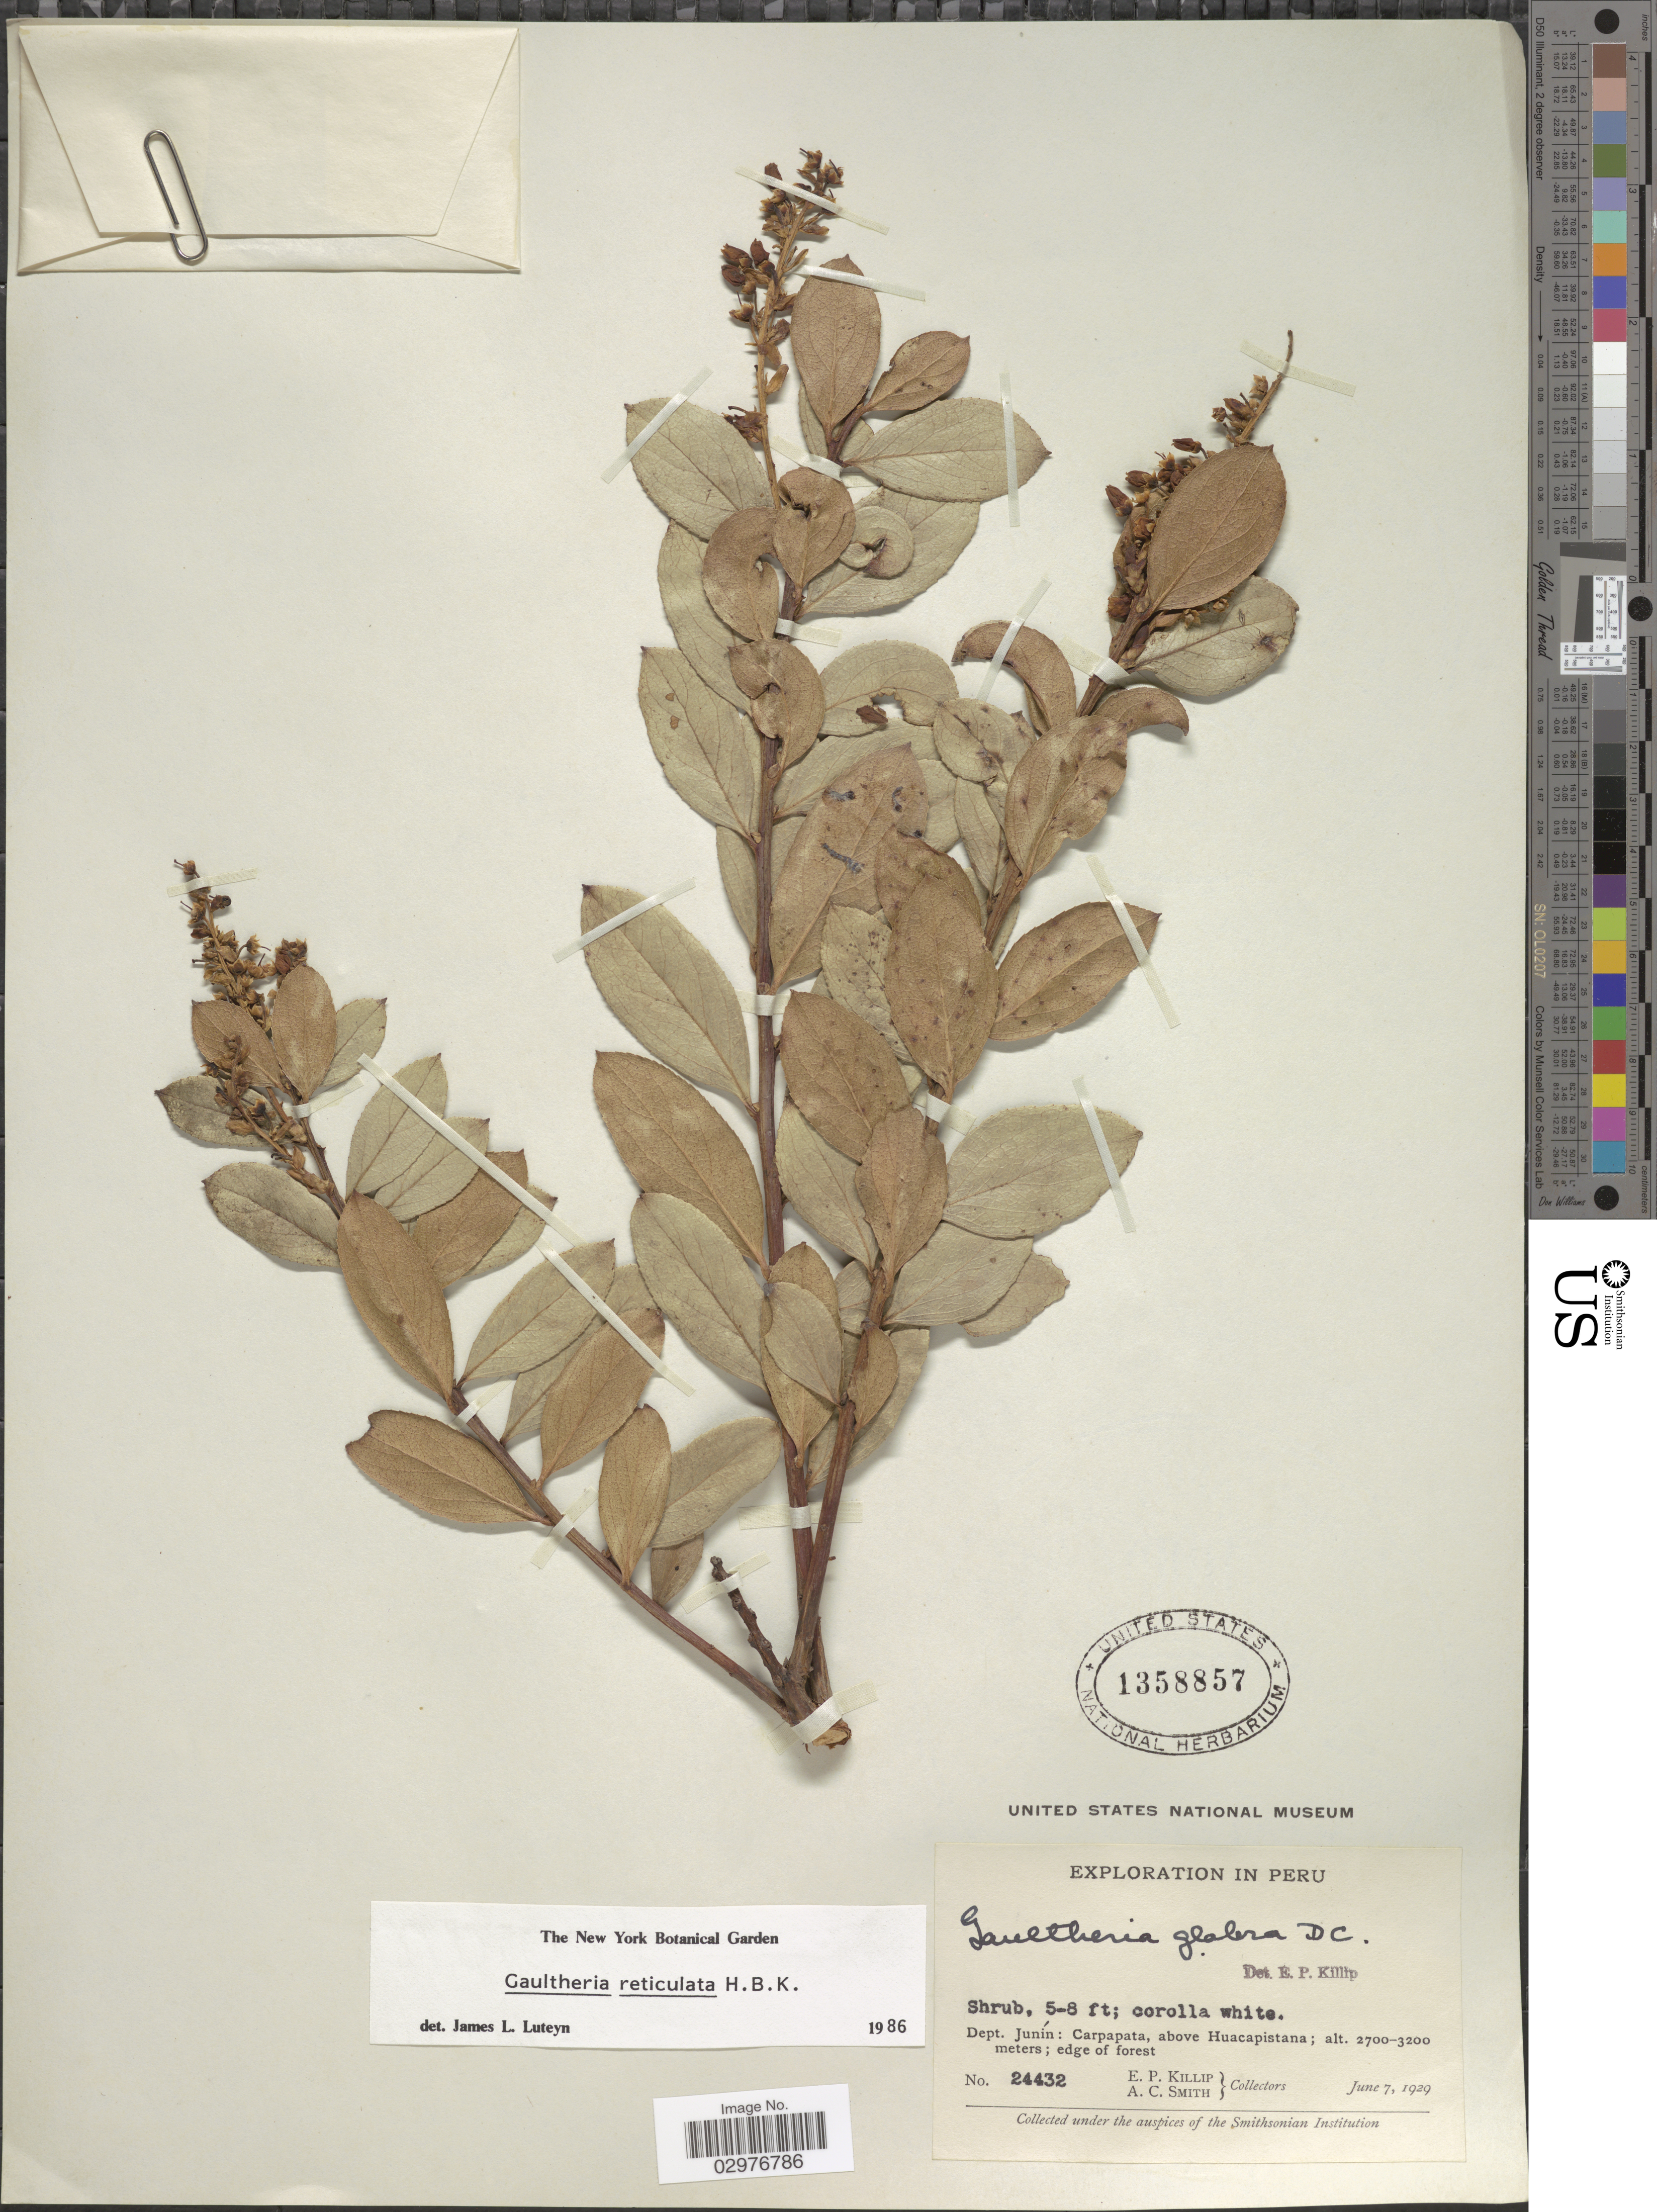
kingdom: Plantae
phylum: Tracheophyta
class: Magnoliopsida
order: Ericales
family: Ericaceae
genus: Gaultheria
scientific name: Gaultheria reticulata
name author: Kunth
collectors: E. P. Killip & A. C. Smith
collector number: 24432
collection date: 1929-06-07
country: Peru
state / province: Junín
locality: Dept. Junín: Carpapata, above Huacapistana.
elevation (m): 2700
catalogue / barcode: US 1358857